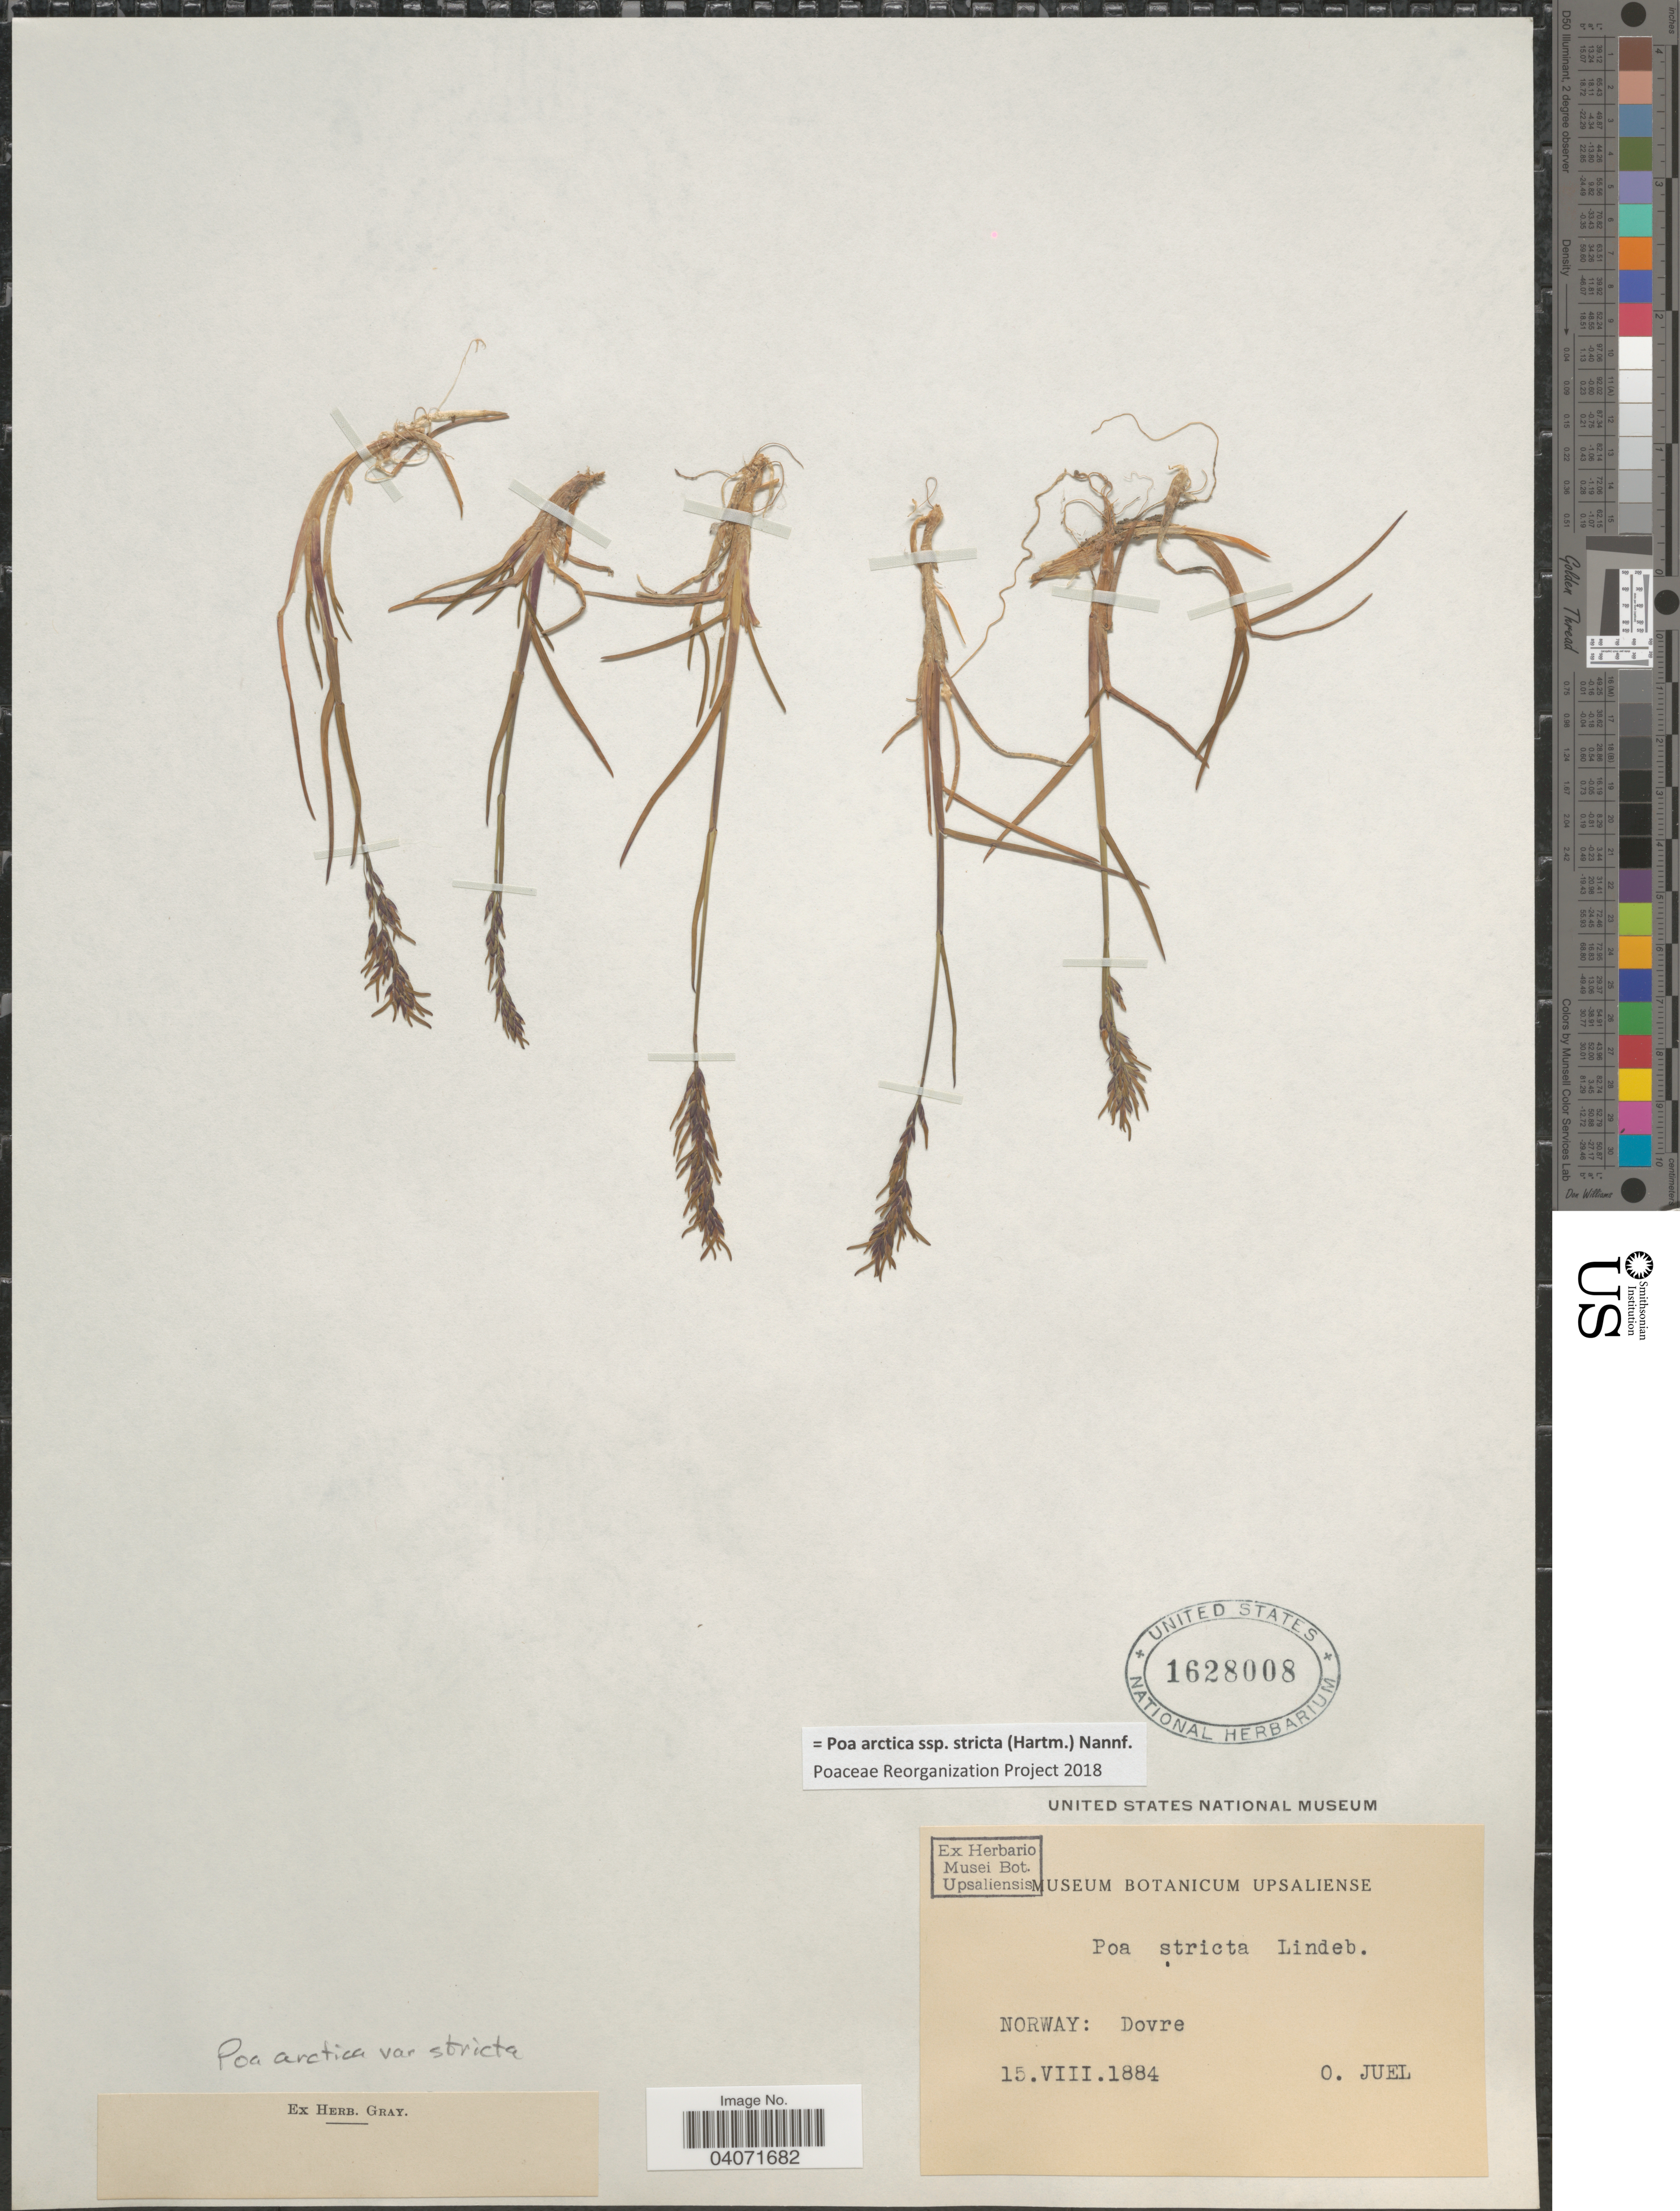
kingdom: Plantae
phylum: Tracheophyta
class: Liliopsida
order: Poales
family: Poaceae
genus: Poa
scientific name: Poa arctica subsp. stricta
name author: (Hartm.) Nannf.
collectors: O. Juel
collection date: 1884-08-15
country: Norway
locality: Dovre.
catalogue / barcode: US 1628008